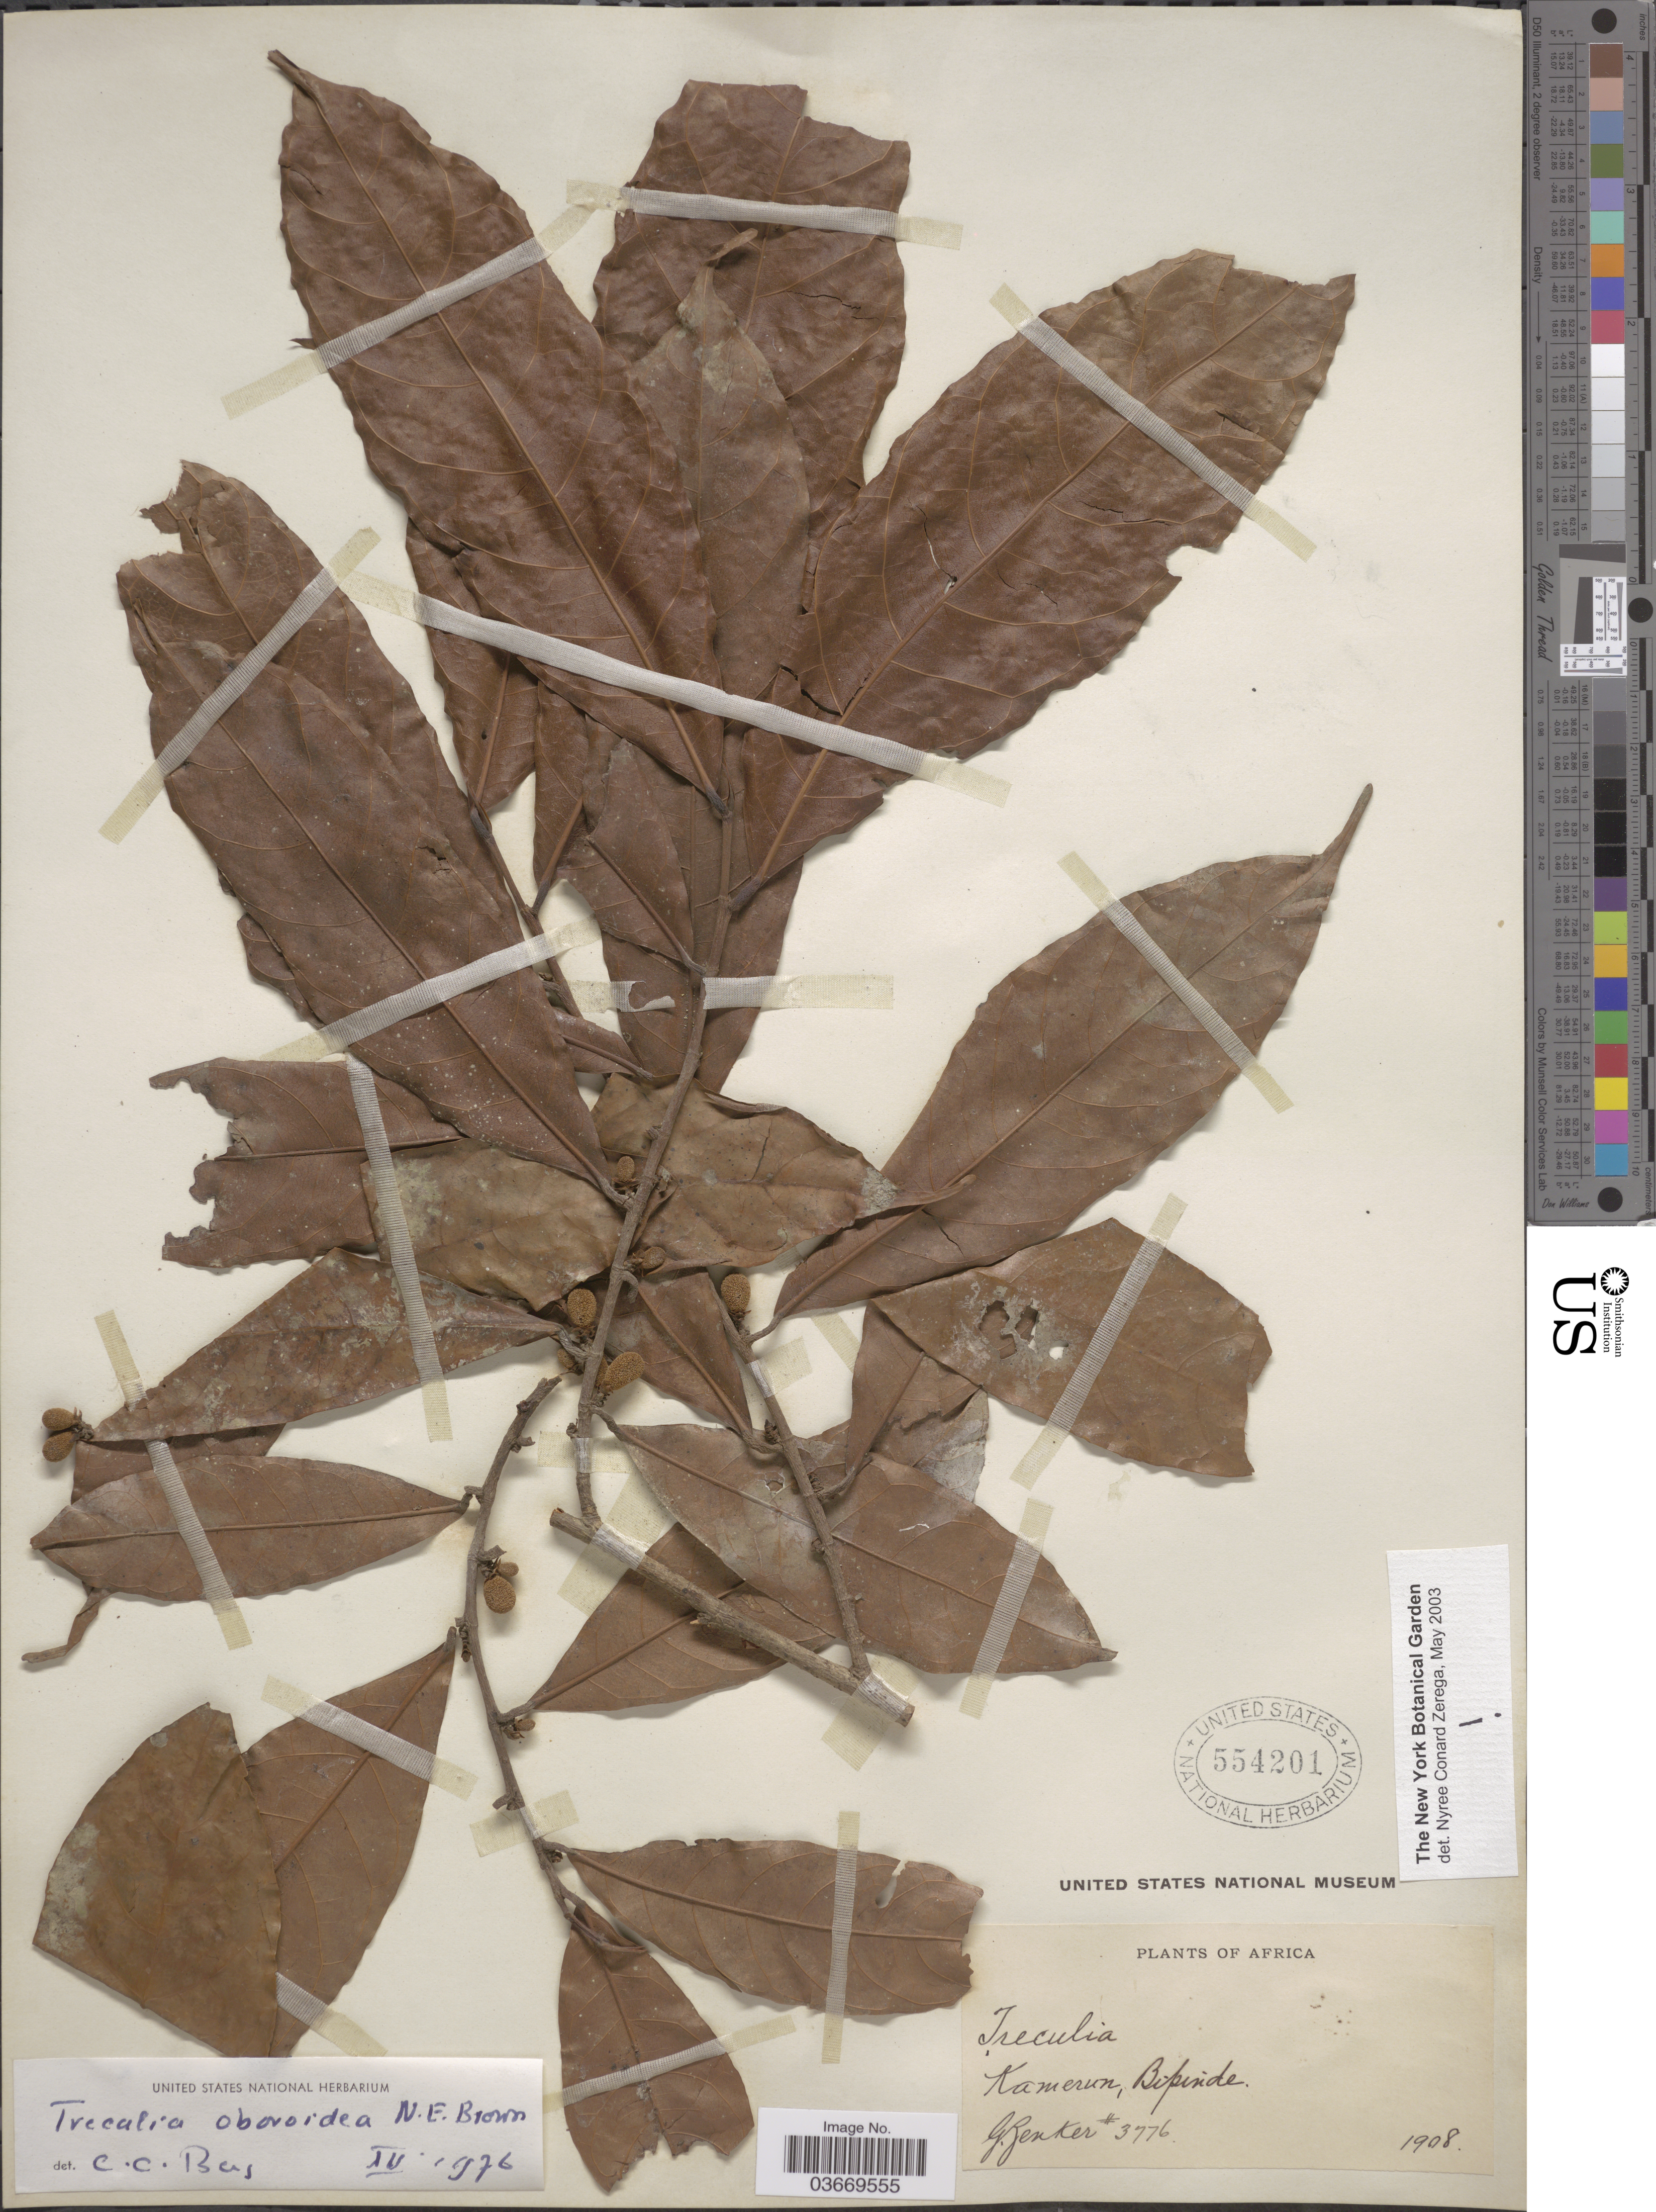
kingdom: Plantae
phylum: Tracheophyta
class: Magnoliopsida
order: Rosales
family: Moraceae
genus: Treculia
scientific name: Treculia obovoidea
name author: N.E. Br.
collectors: G. A. Zenker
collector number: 3776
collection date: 1908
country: Cameroon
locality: Kamerun, Bipinde.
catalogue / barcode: US 554201